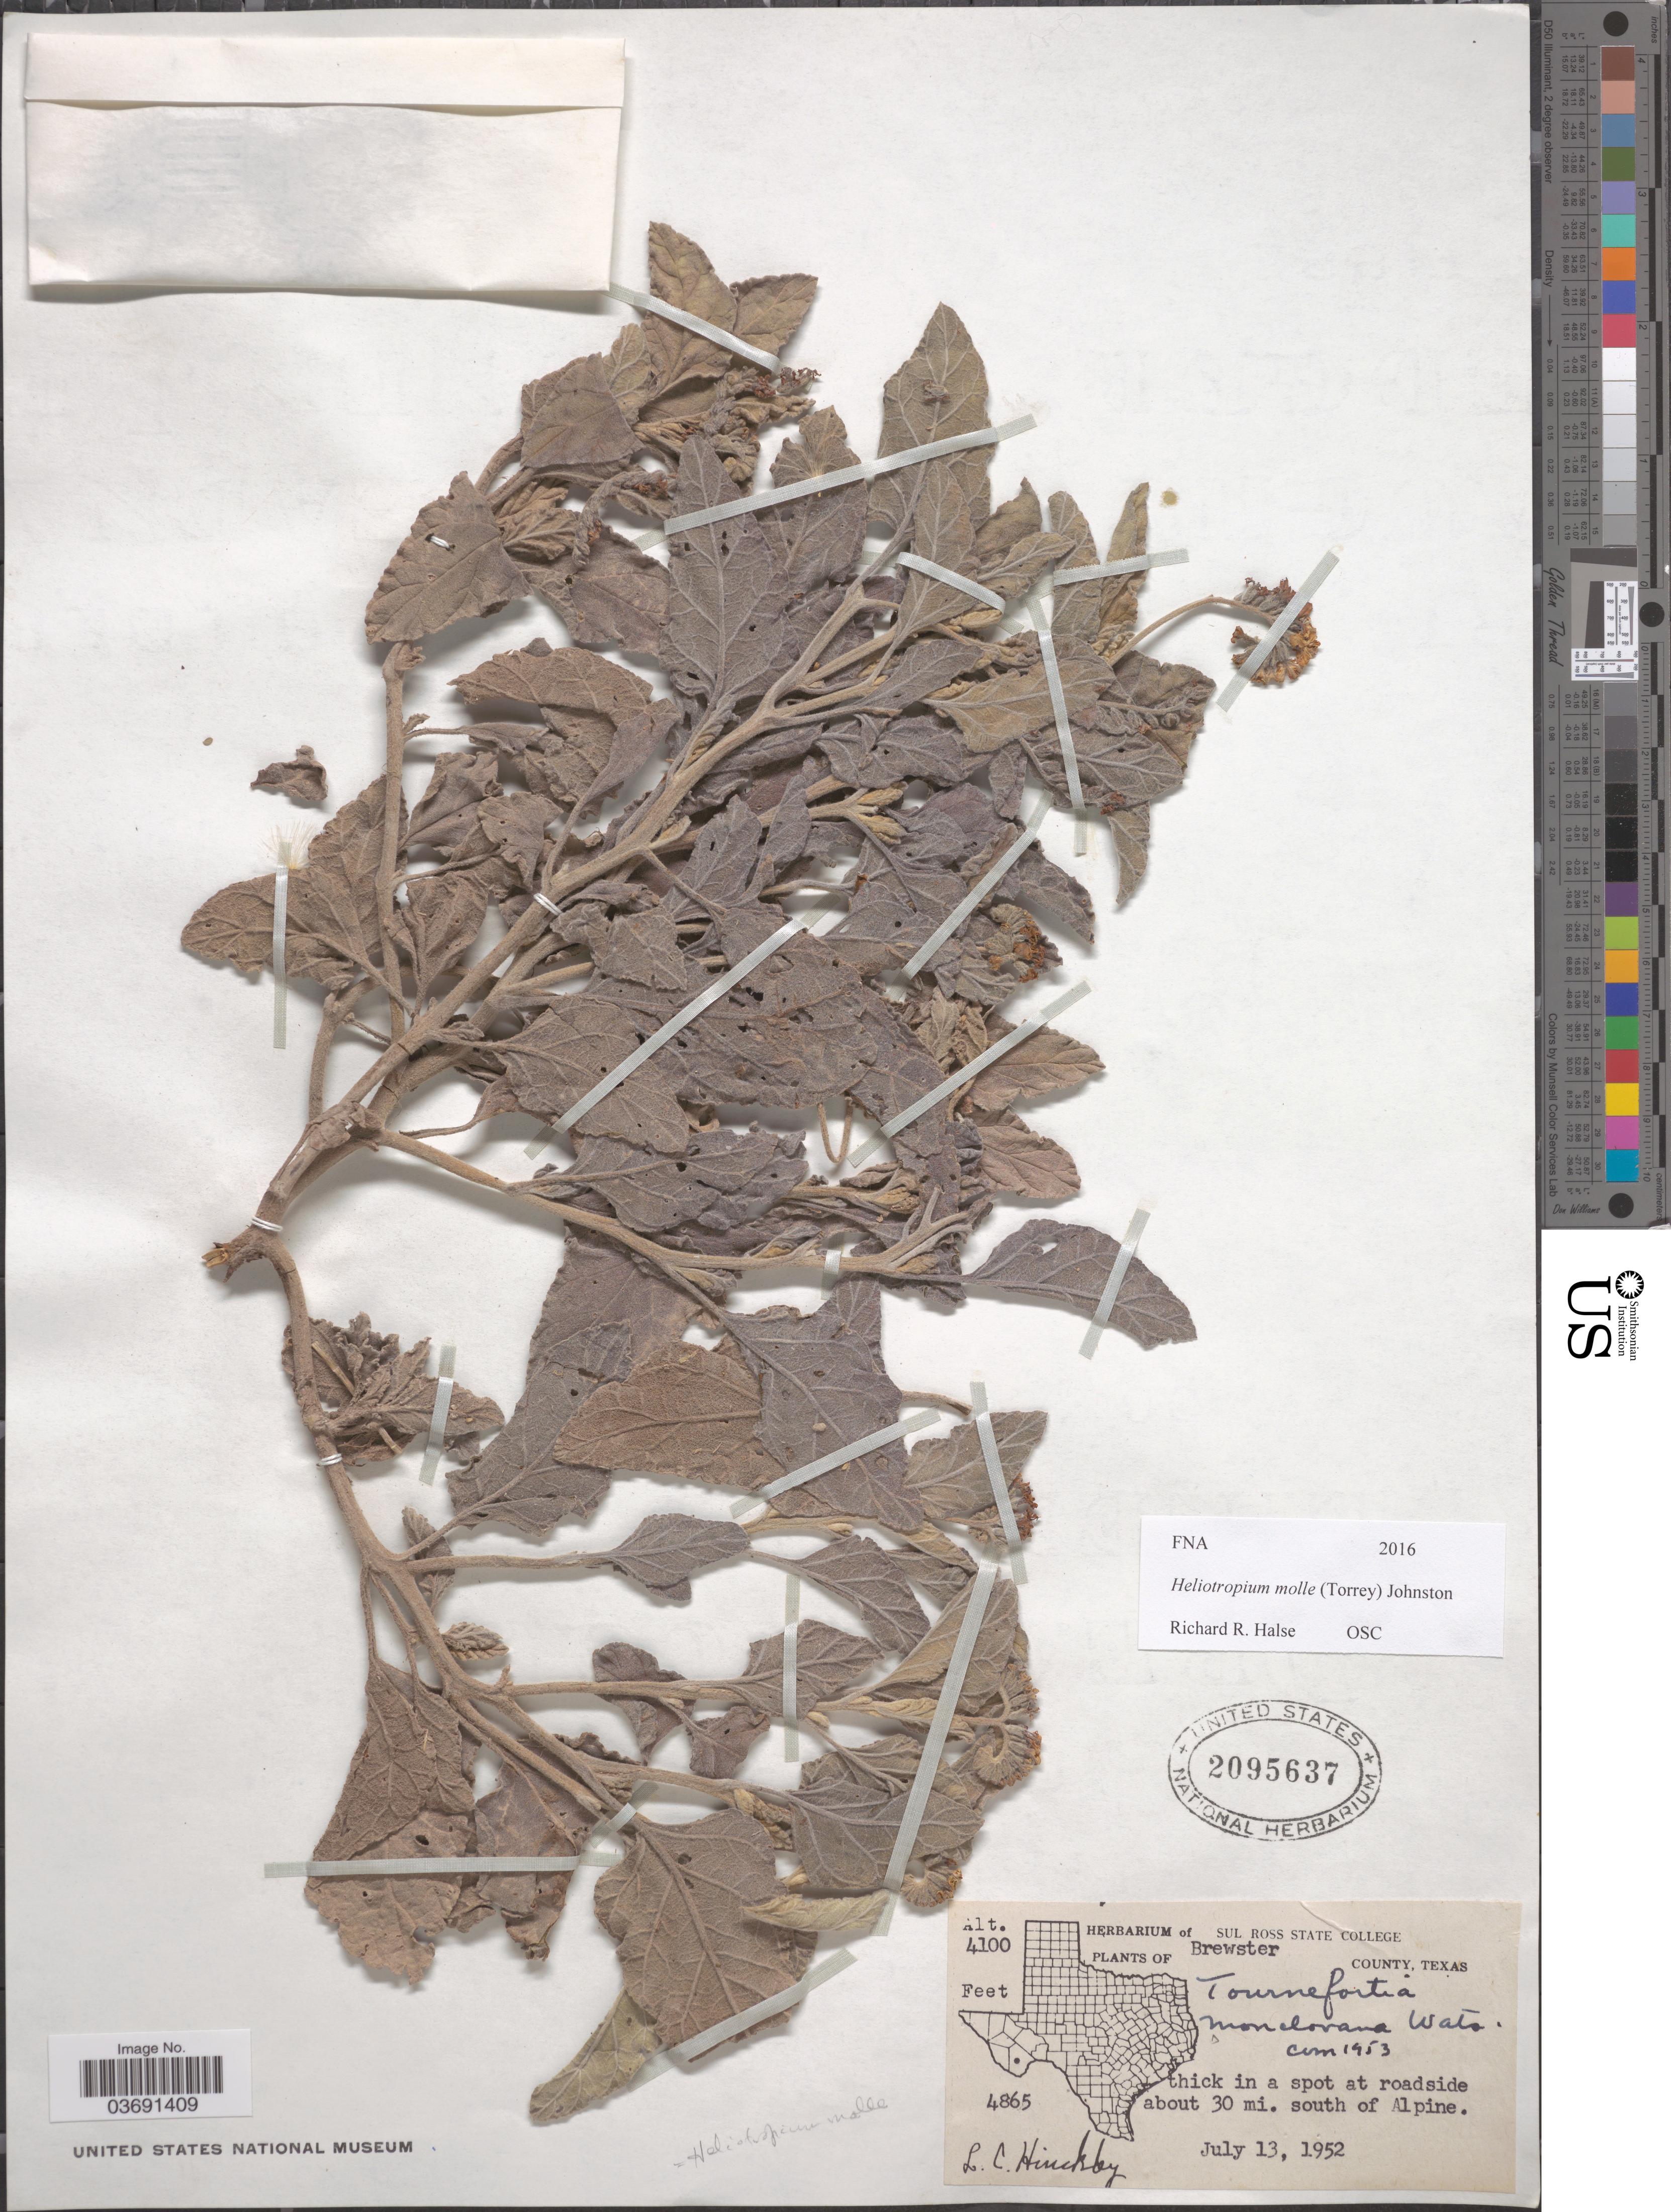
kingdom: Plantae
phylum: Tracheophyta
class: Magnoliopsida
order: Boraginales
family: Heliotropiaceae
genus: Heliotropium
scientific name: Heliotropium molle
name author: (Torr.) I.M. Johnst.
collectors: L. Hinckley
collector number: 4865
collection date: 1952-07-13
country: United States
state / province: Texas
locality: Brewster County. Thick in a spot at roadside about 30 mi. south of Alpine.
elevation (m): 1250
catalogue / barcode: US 2095637